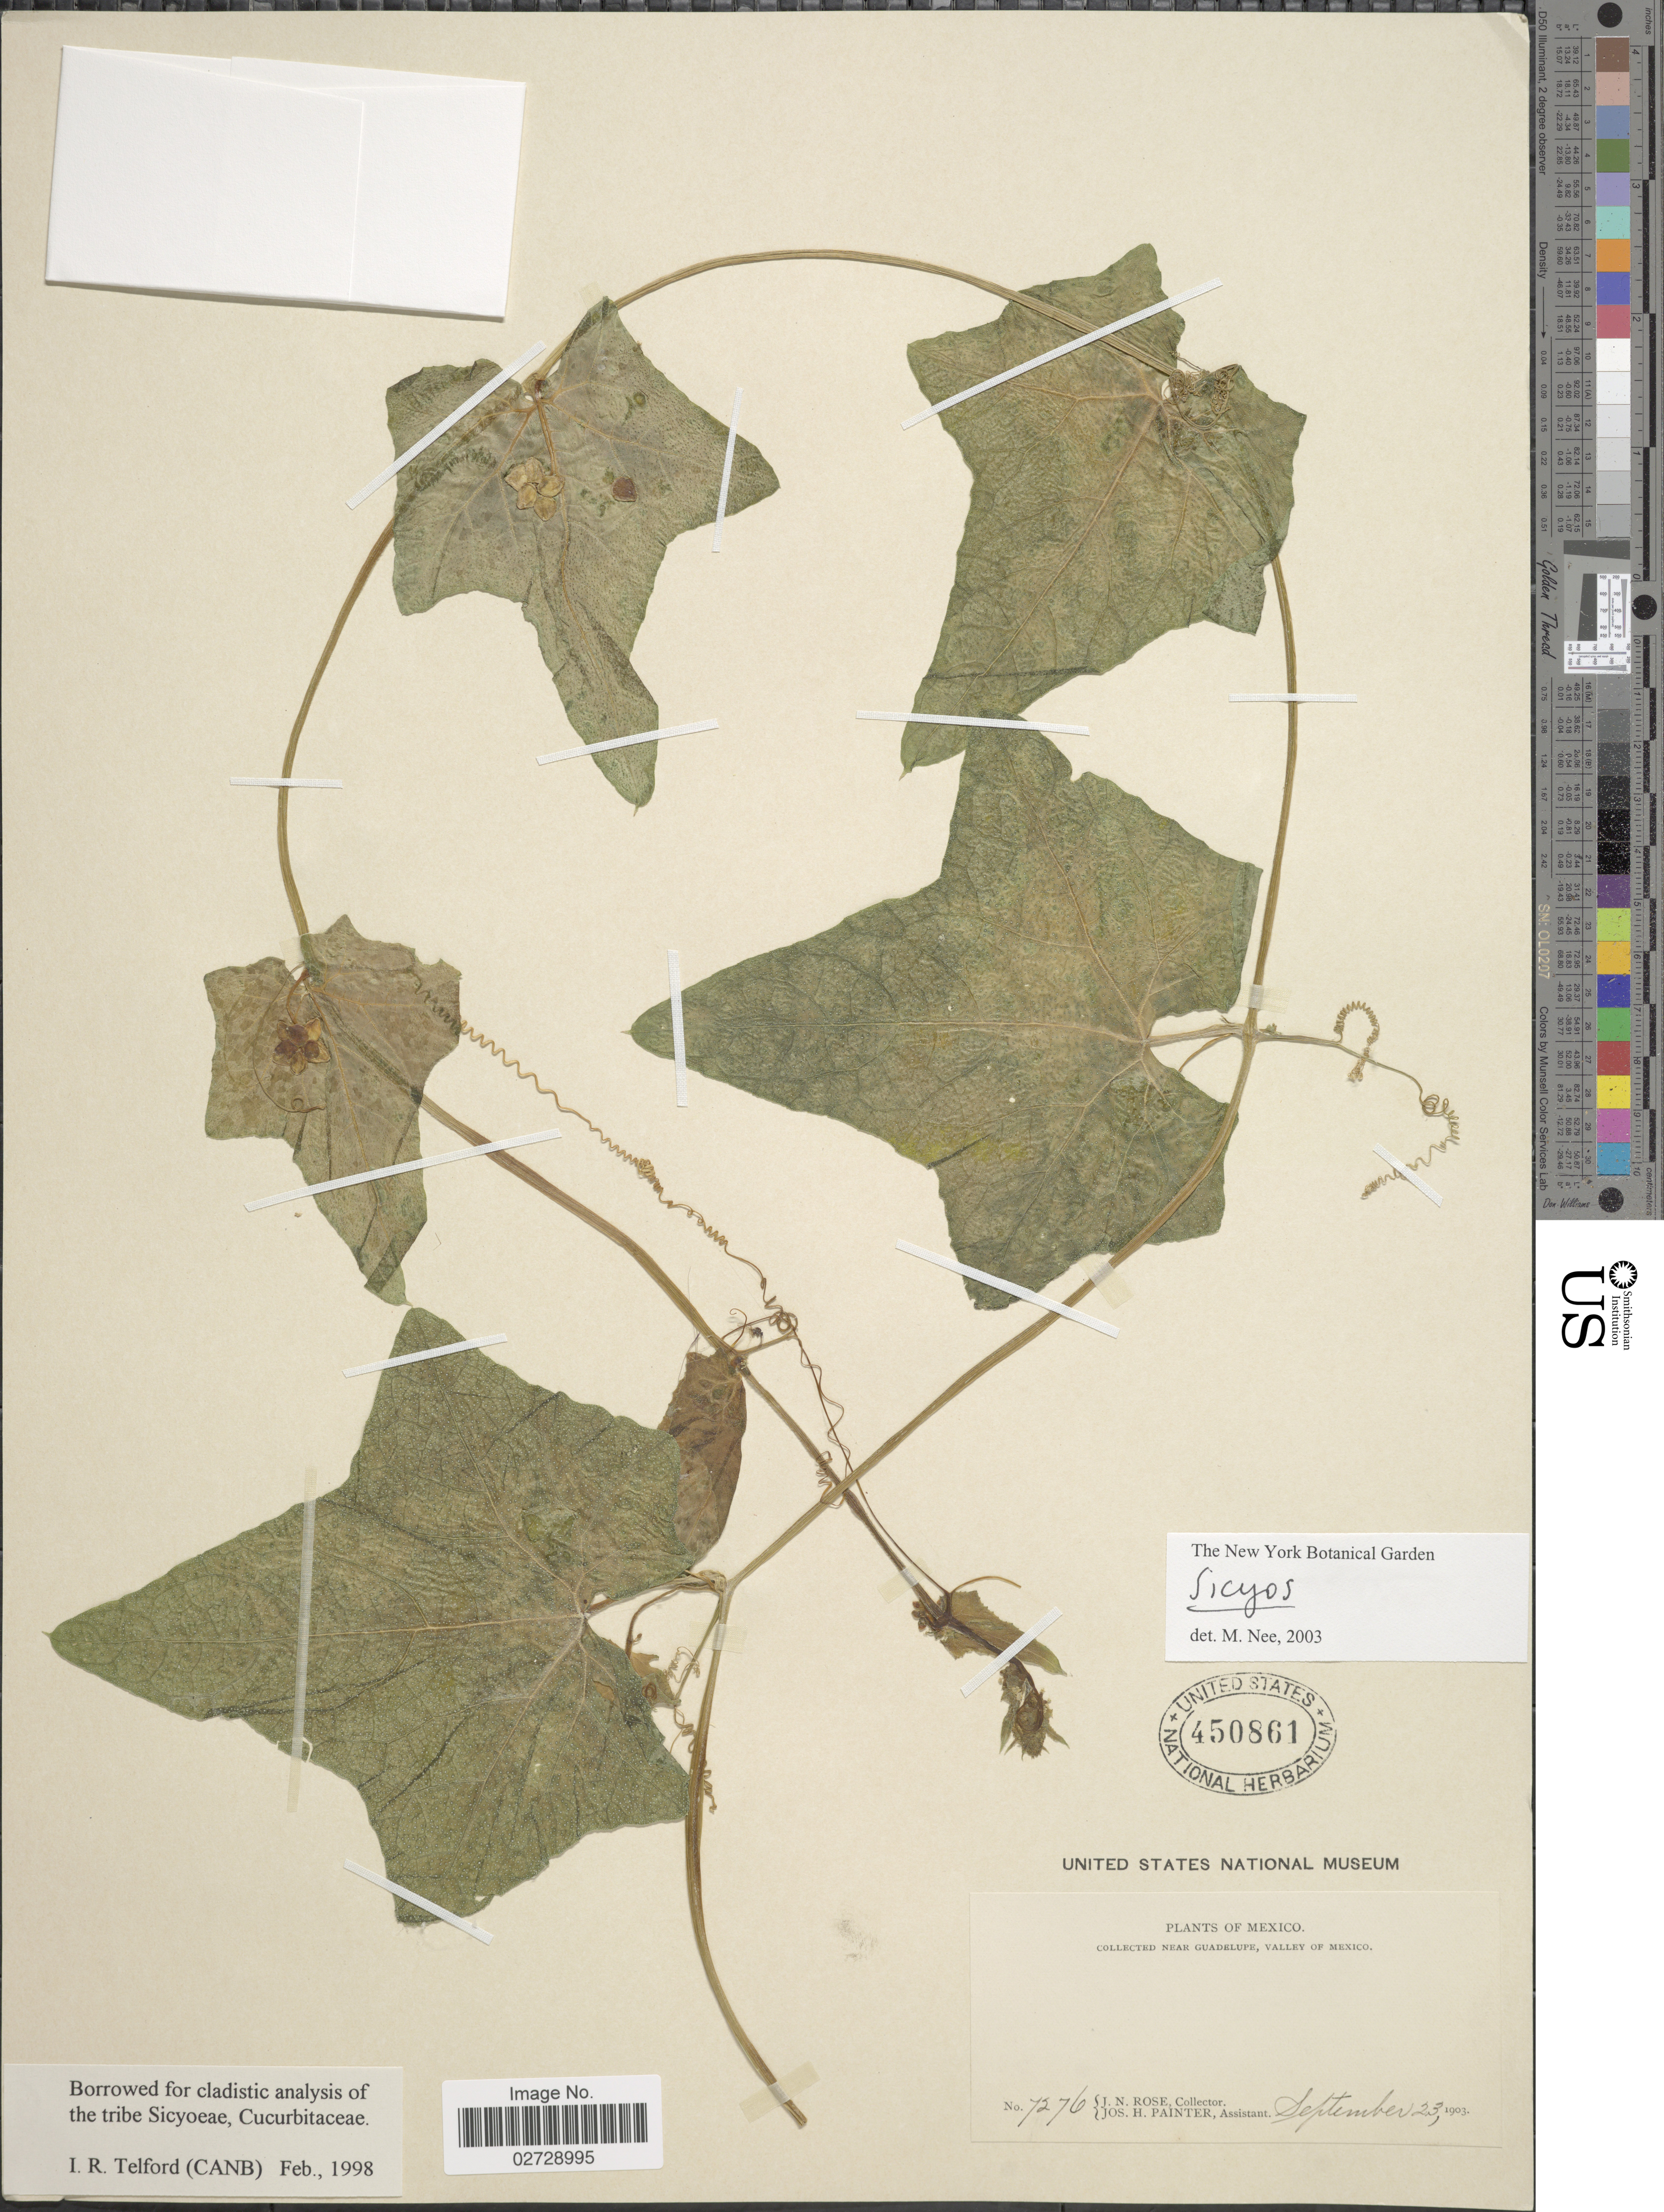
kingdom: Plantae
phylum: Tracheophyta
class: Magnoliopsida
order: Cucurbitales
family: Cucurbitaceae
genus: Sicyos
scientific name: Sicyos sp.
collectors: J. N. Rose & J. H. Painter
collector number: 7276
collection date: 1903-09-23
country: Mexico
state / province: México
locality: Near Guadelupe, Valley of Mexico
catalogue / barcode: US 450861